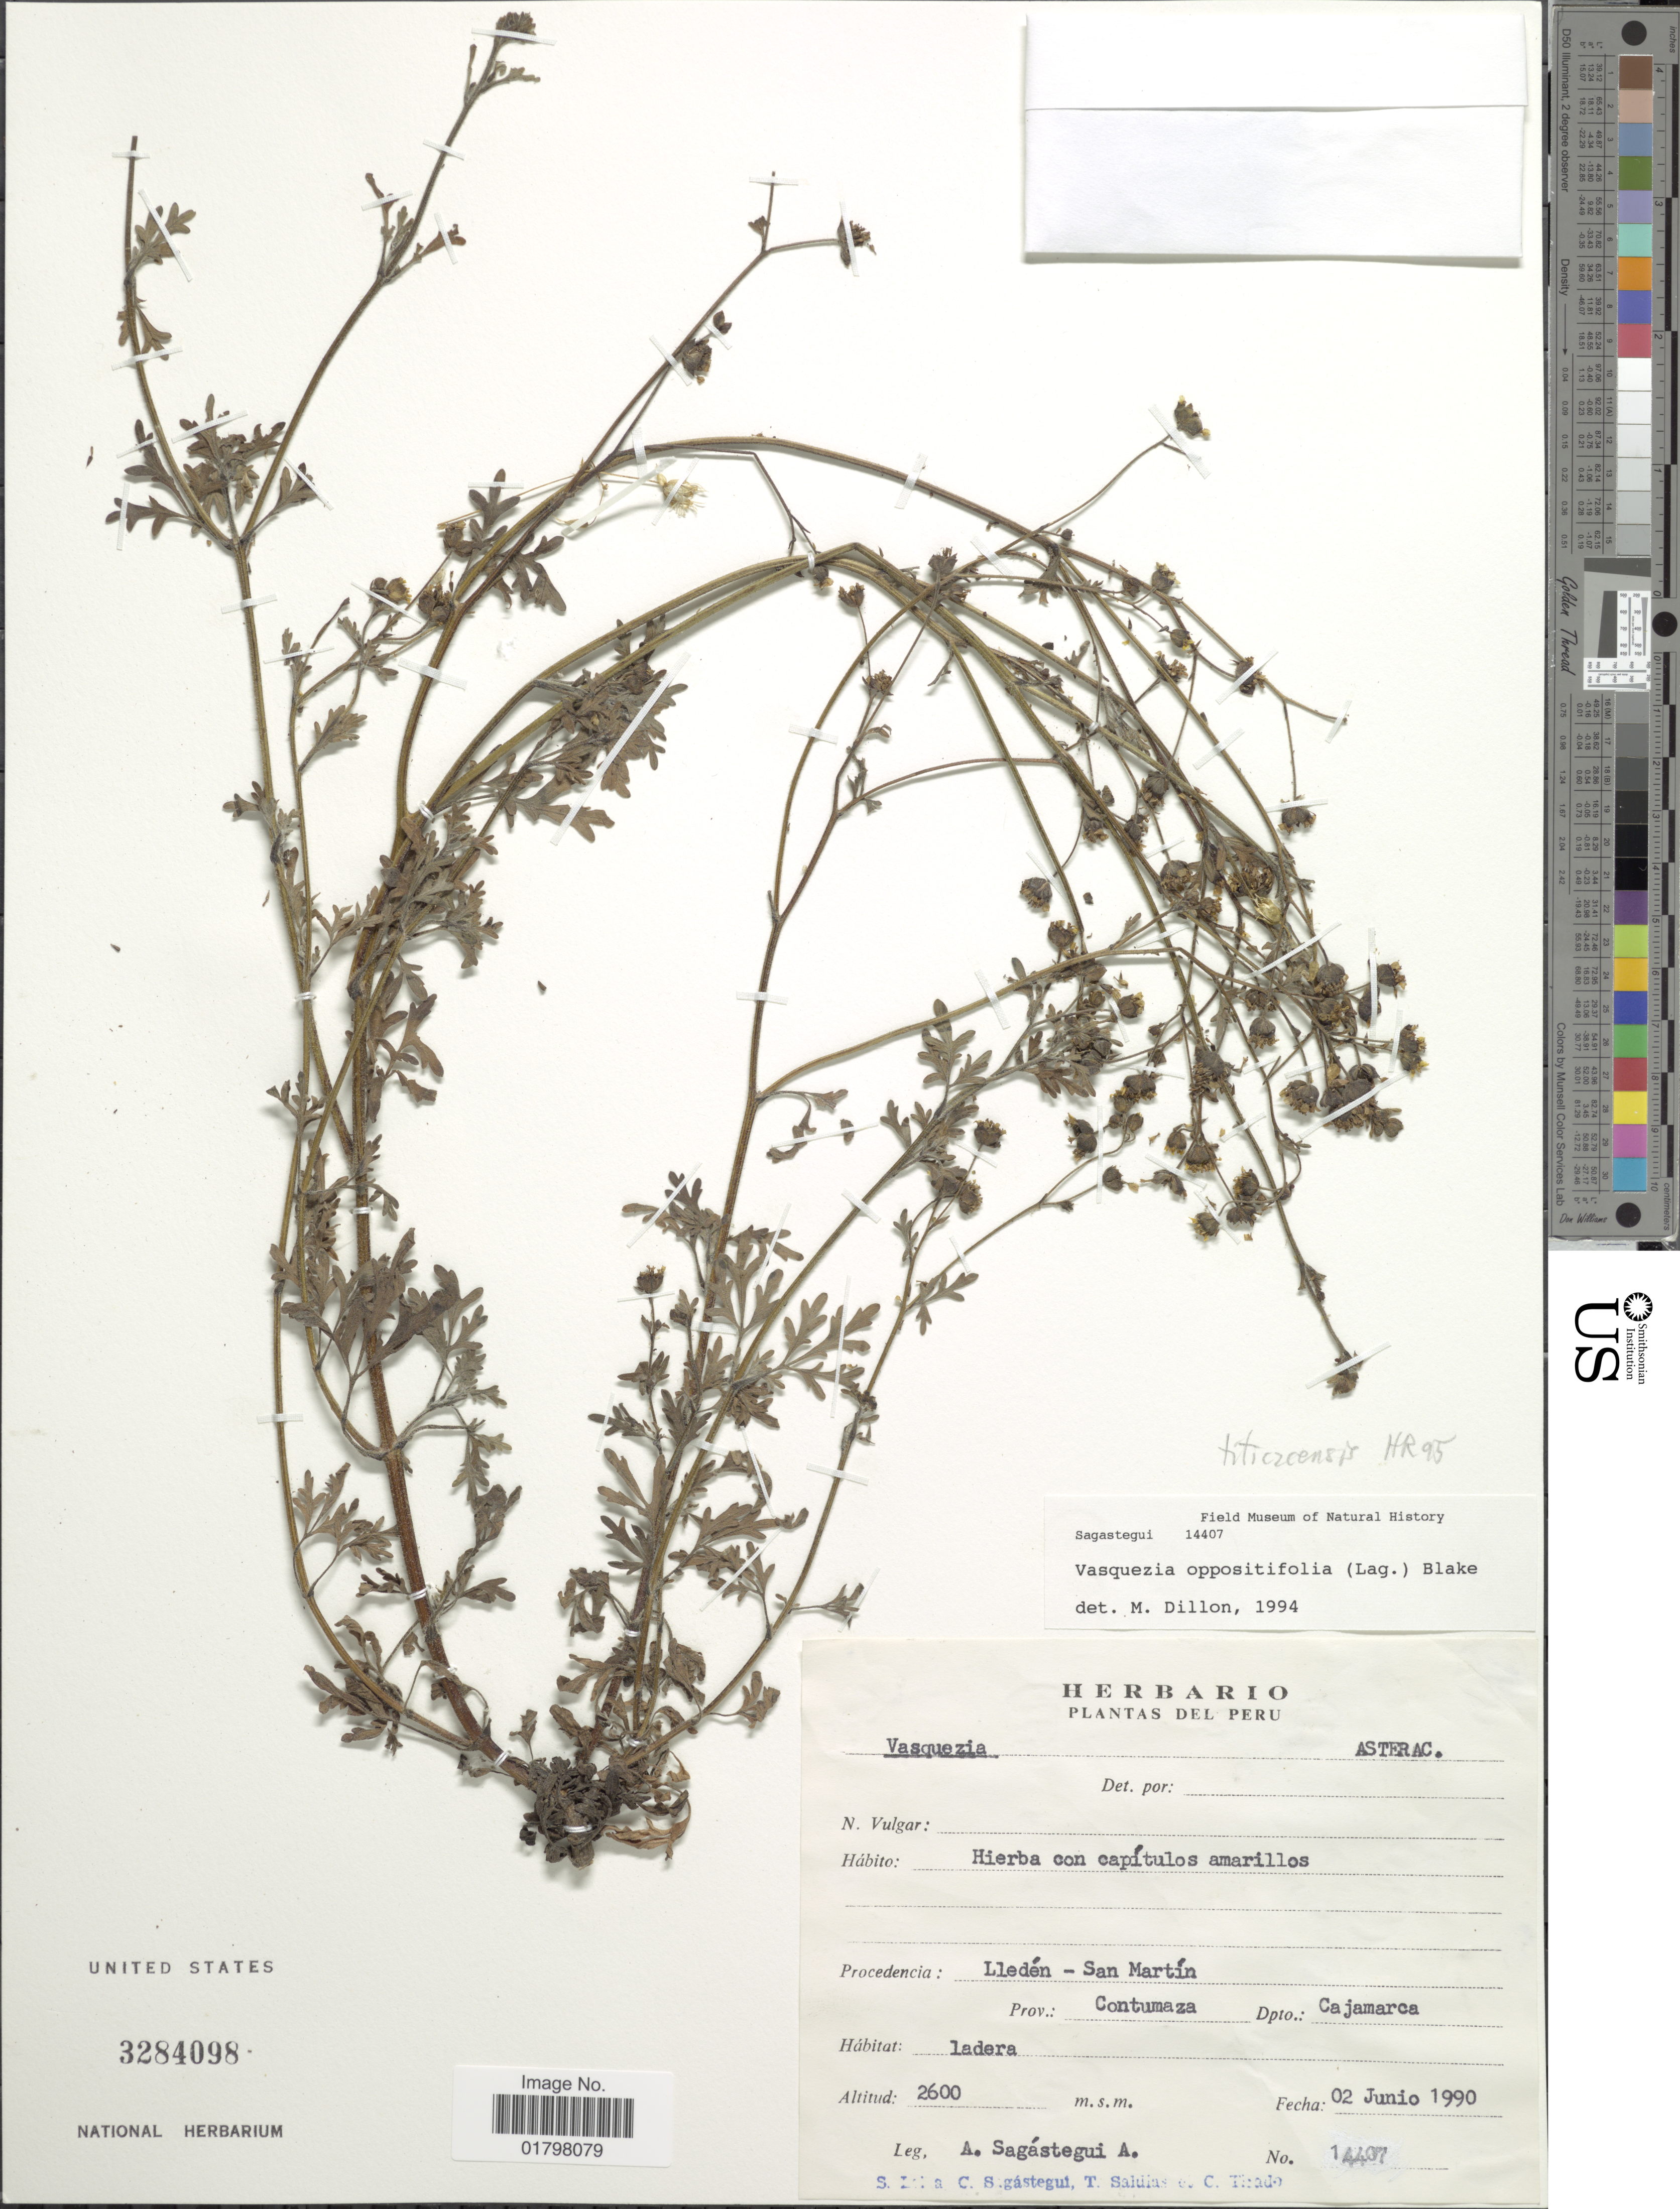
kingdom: Plantae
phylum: Tracheophyta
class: Magnoliopsida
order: Asterales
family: Asteraceae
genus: Vasquesia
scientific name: Vasquesia titicacensis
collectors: A. Sagástegui A., Collector illegible, C. Sagástegui, T. Saldias & C. Tirado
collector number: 14407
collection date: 1990-06-02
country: Peru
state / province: Cajamarca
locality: Lledén - San Martín. Prov.: Contumaza. Dpto.: Cajamarca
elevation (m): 2600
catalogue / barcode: US 3284098